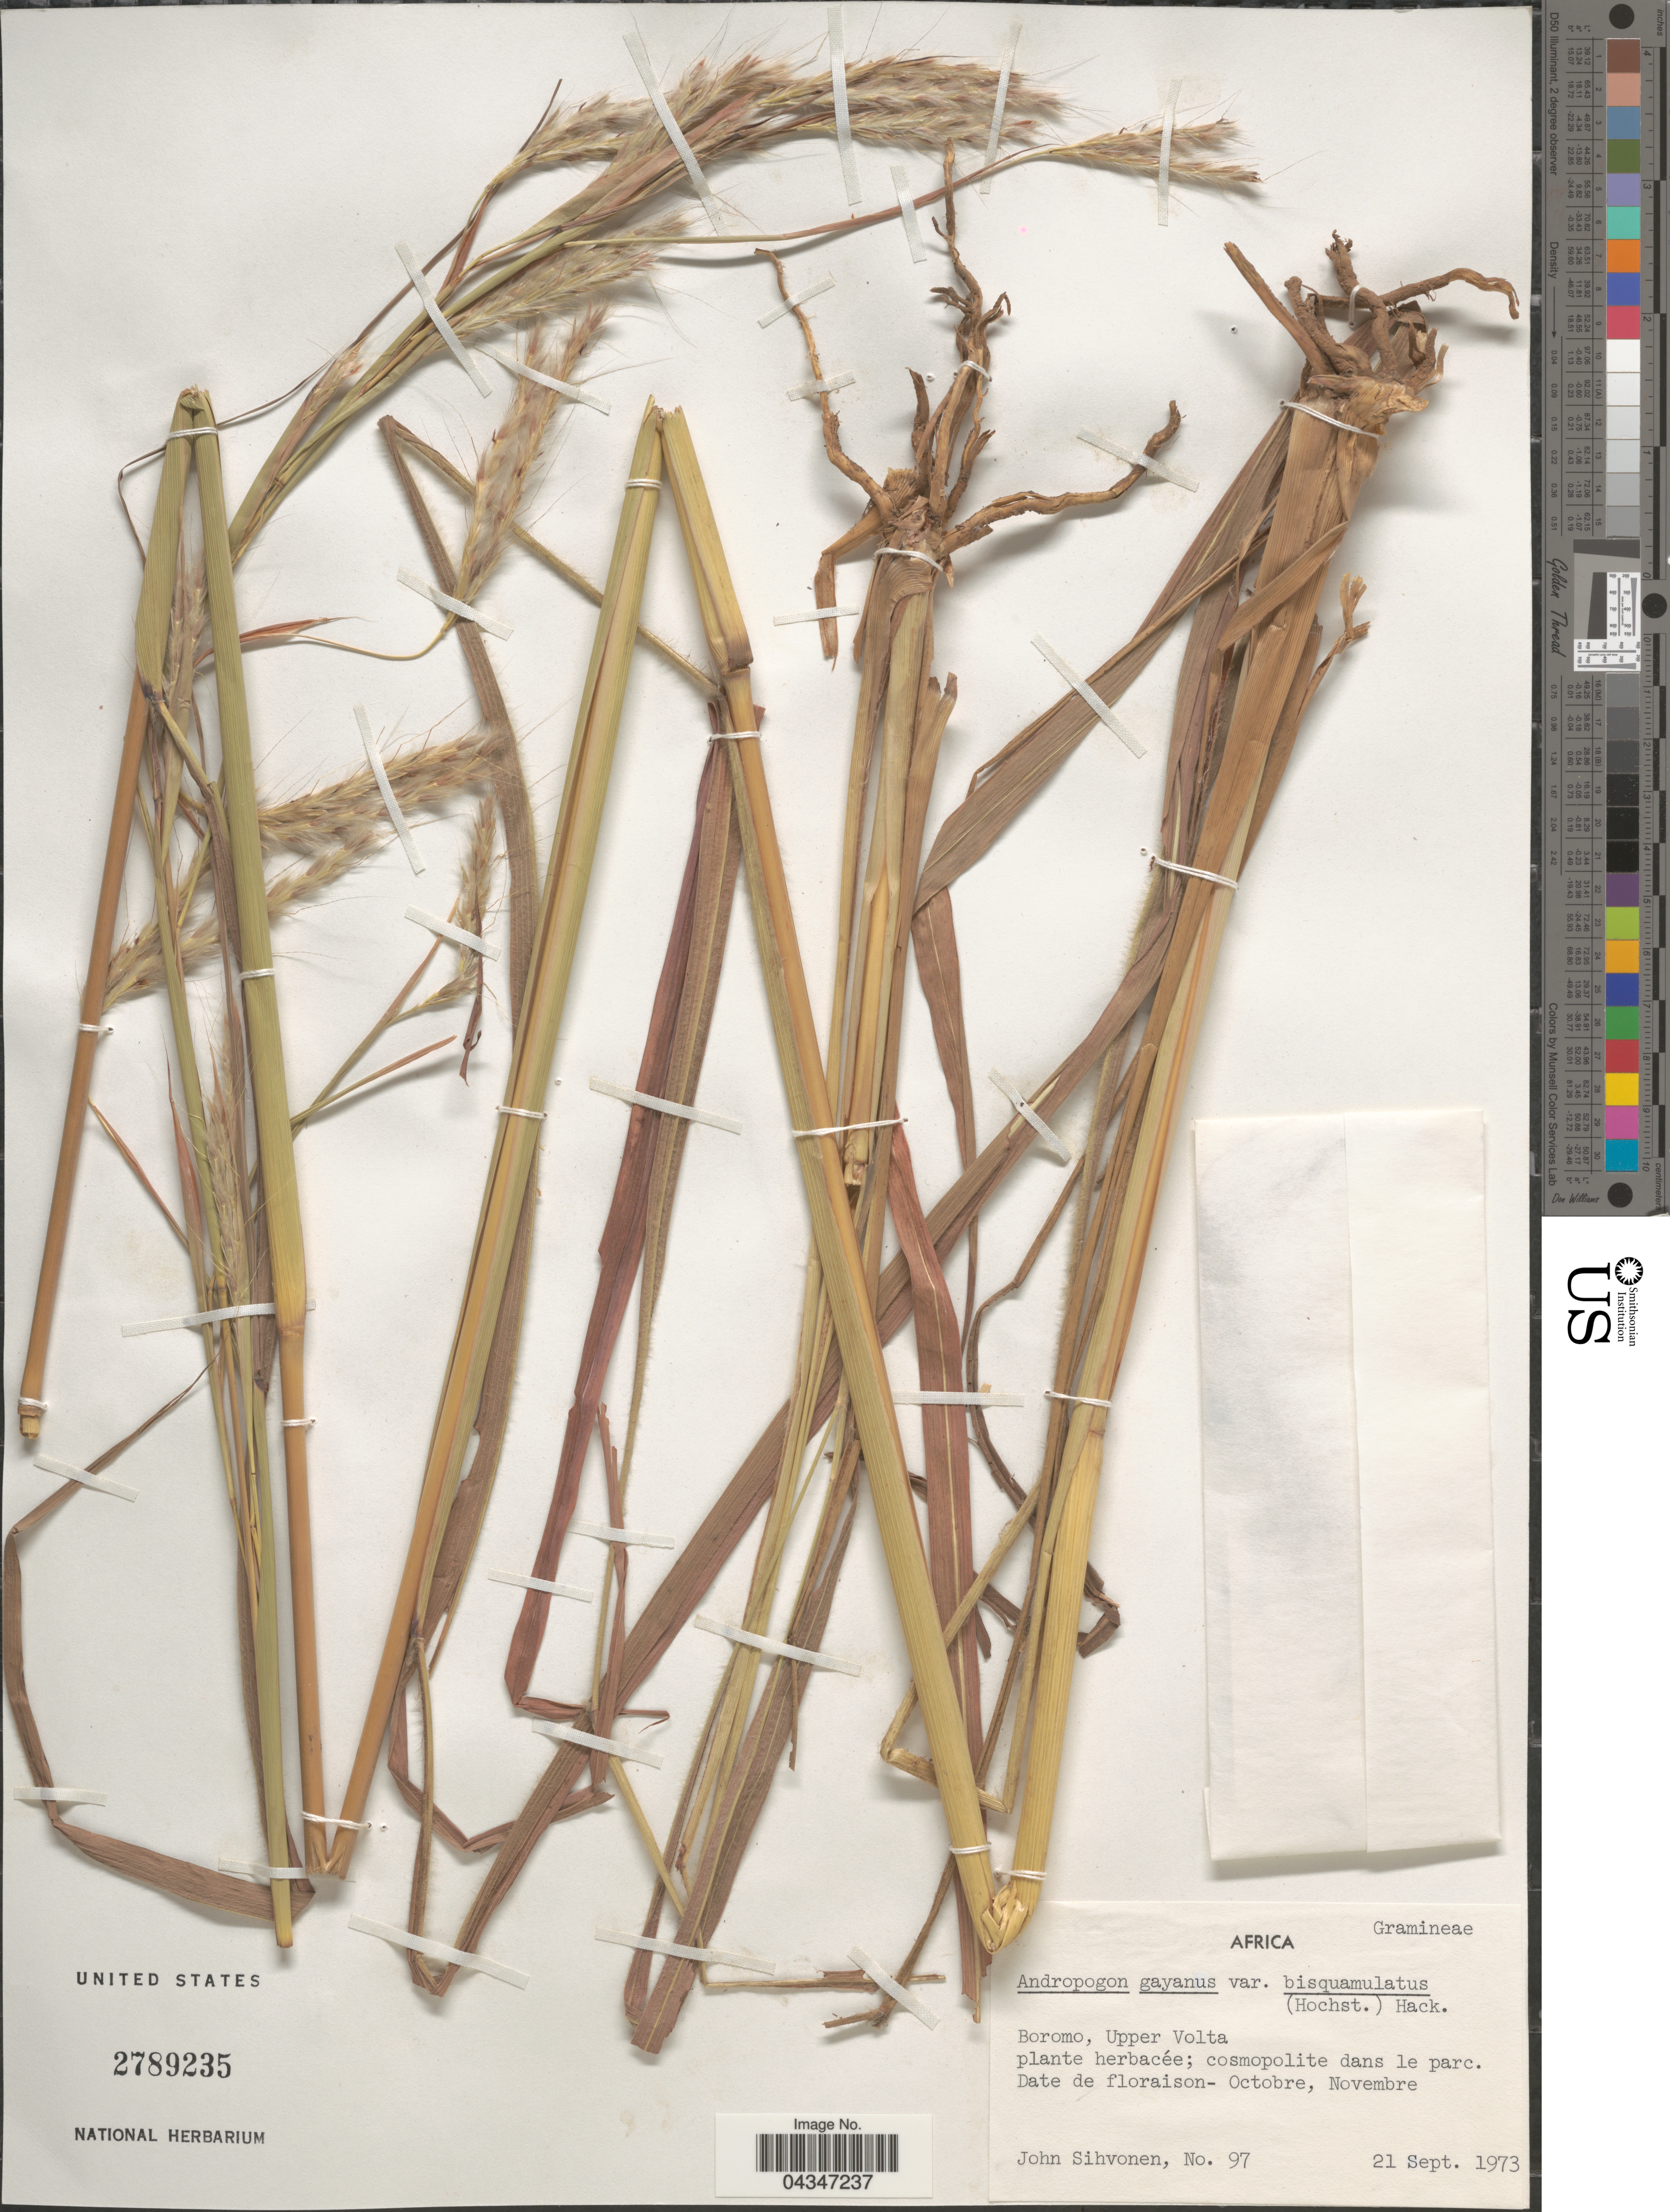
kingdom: Plantae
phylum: Tracheophyta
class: Liliopsida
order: Poales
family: Poaceae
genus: Andropogon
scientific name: Andropogon gayanus var. bisquamulatus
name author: (Hochst.) Hack.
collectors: J. Sihvonen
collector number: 97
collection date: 1973-09-21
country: Burkina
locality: Boromo, Upper Volta.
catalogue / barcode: US 2789235